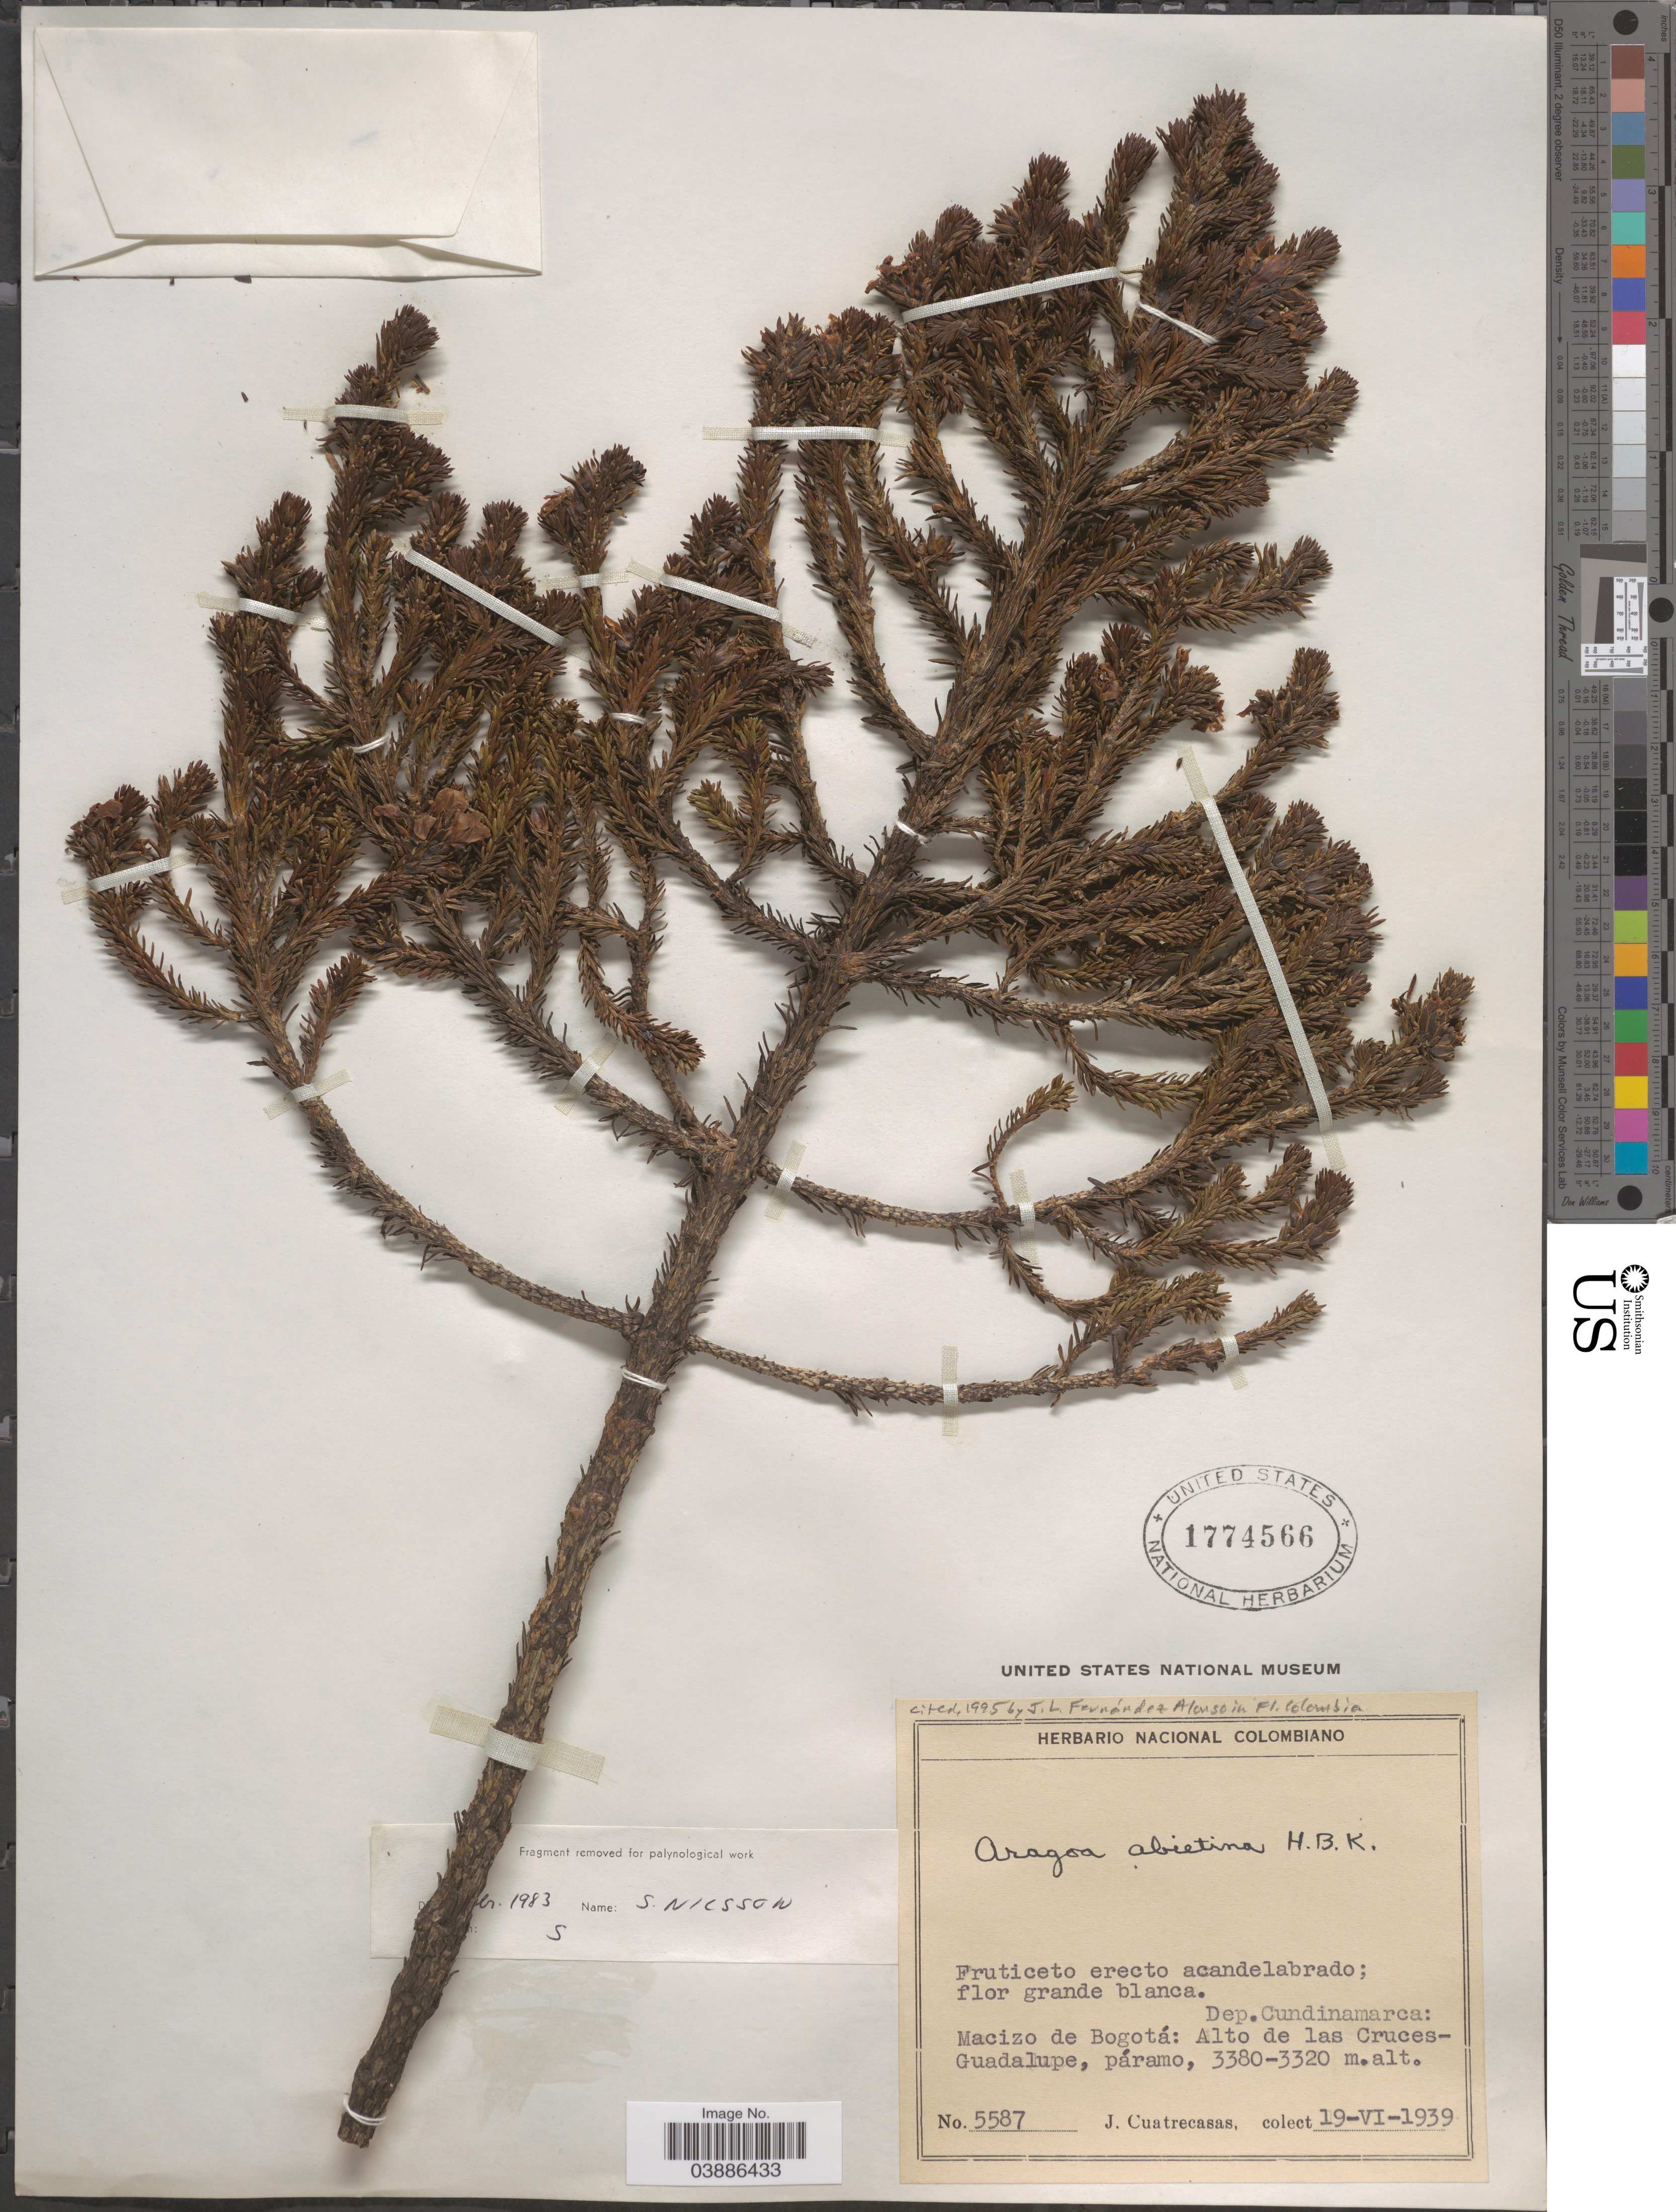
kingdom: Plantae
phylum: Tracheophyta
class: Magnoliopsida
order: Lamiales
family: Plantaginaceae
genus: Aragoa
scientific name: Aragoa abietina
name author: Kunth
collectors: J. Cuatrecasas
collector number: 5587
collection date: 1939-06-19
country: Colombia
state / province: Cundinamarca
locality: Dep. Cundinamarca: Macizo de Bogotá: Alto de las Cruces-Guadalupe, páramo.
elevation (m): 3320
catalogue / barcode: US 1774566